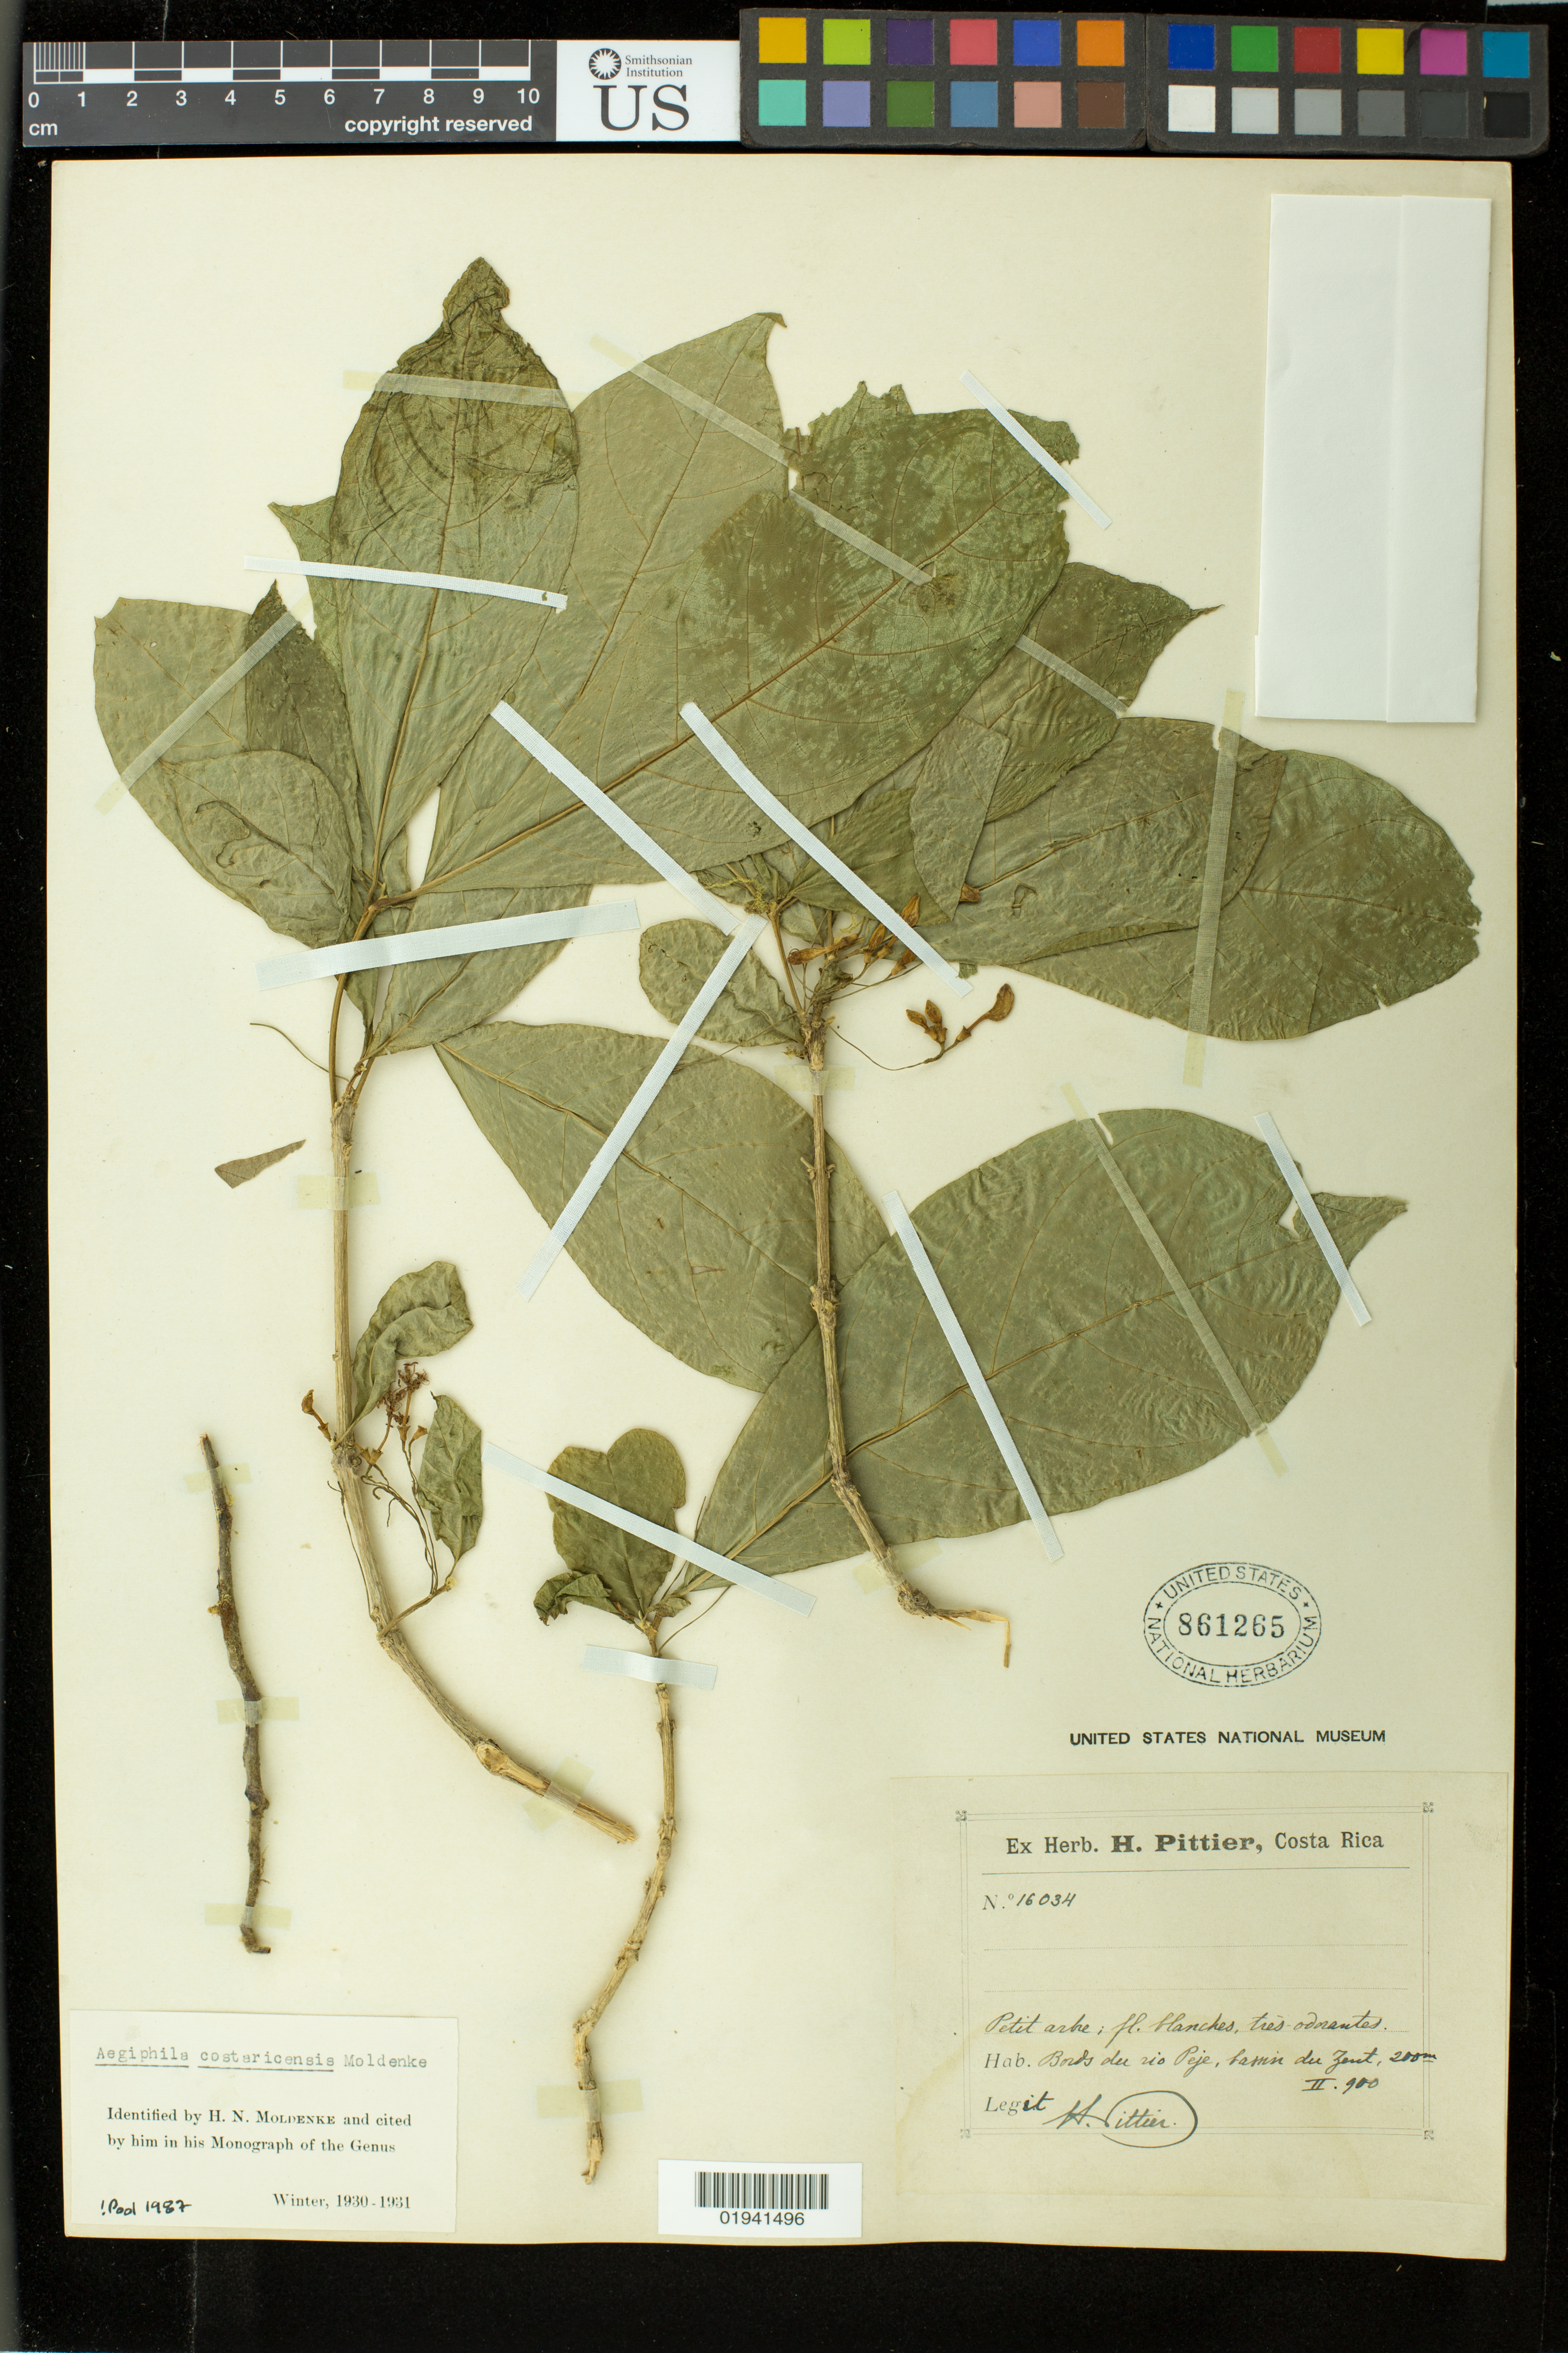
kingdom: Plantae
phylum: Tracheophyta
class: Magnoliopsida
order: Lamiales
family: Lamiaceae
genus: Aegiphila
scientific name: Aegiphila costaricensis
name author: Moldenke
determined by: Moldenke, H. N.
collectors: H. F. Pittier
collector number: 16034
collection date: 1900-02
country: Costa Rica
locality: bords du rio Peje, bassin du Zeut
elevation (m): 200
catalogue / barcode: US 861265